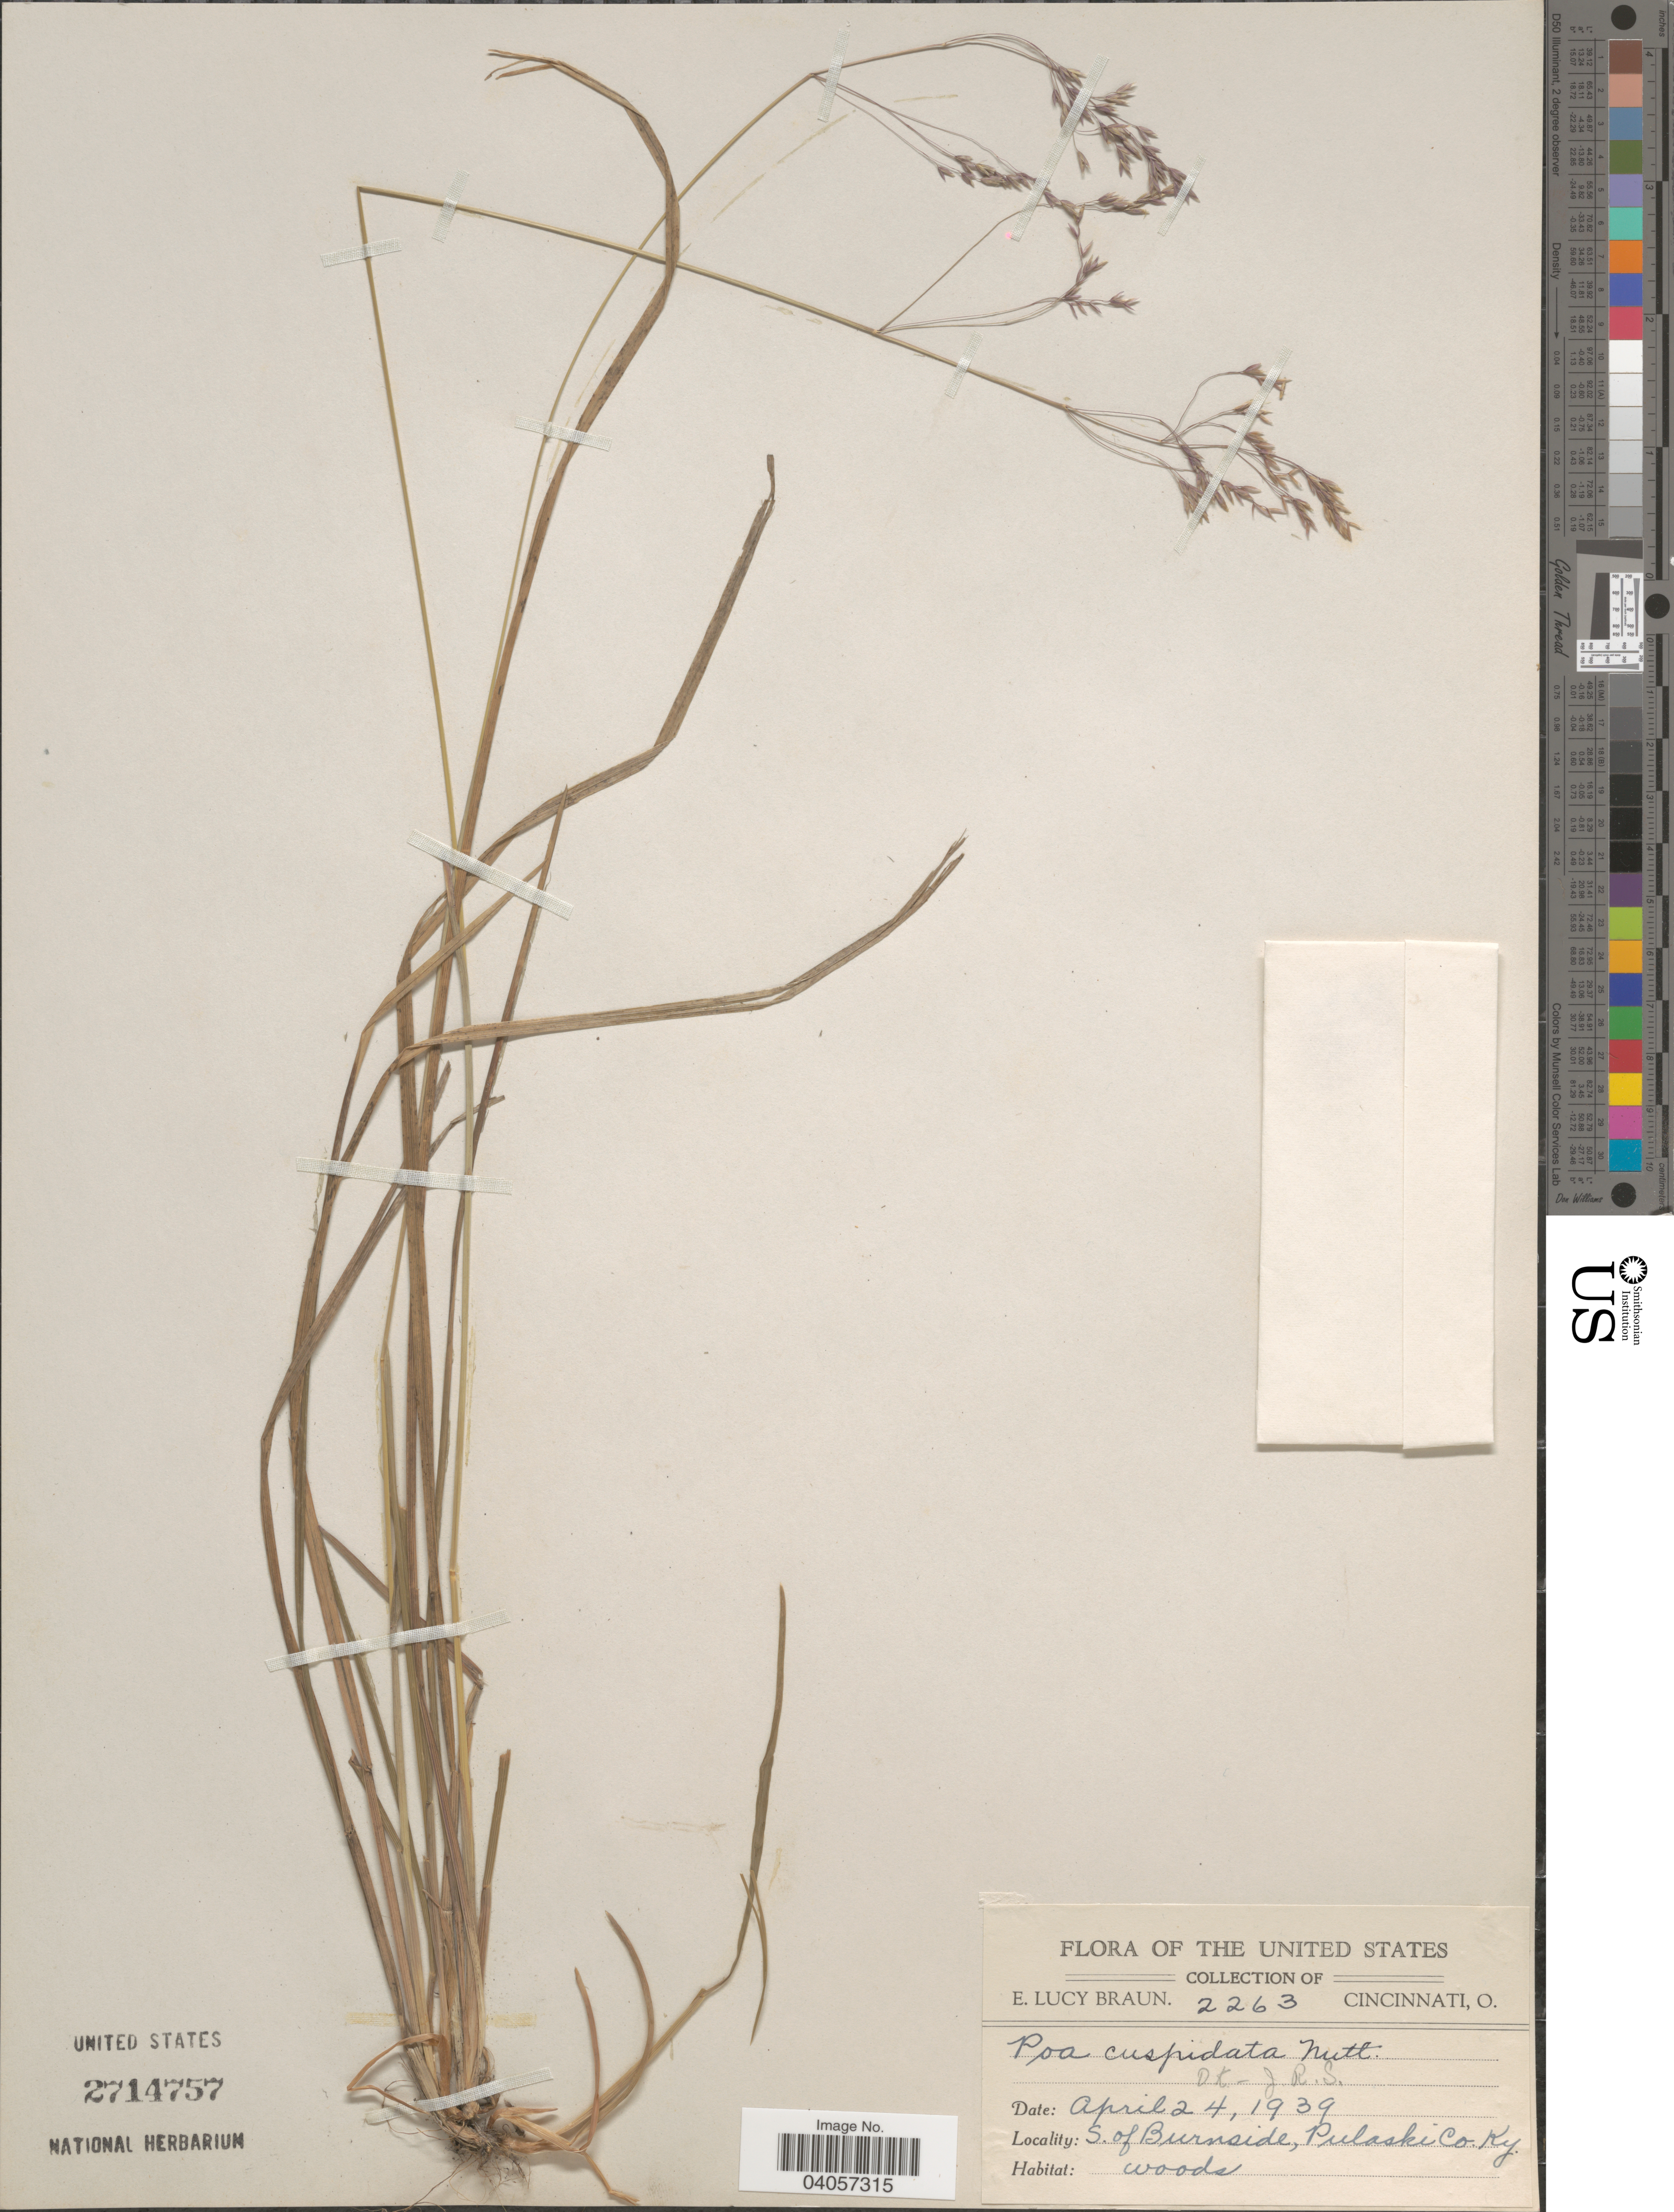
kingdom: Plantae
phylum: Tracheophyta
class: Liliopsida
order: Poales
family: Poaceae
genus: Poa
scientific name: Poa cuspidata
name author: Nutt.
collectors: E. L. Braun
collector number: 2263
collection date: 1939-04-04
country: United States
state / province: Kentucky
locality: S. of Burnside, Pulaski Co.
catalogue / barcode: US 2714757